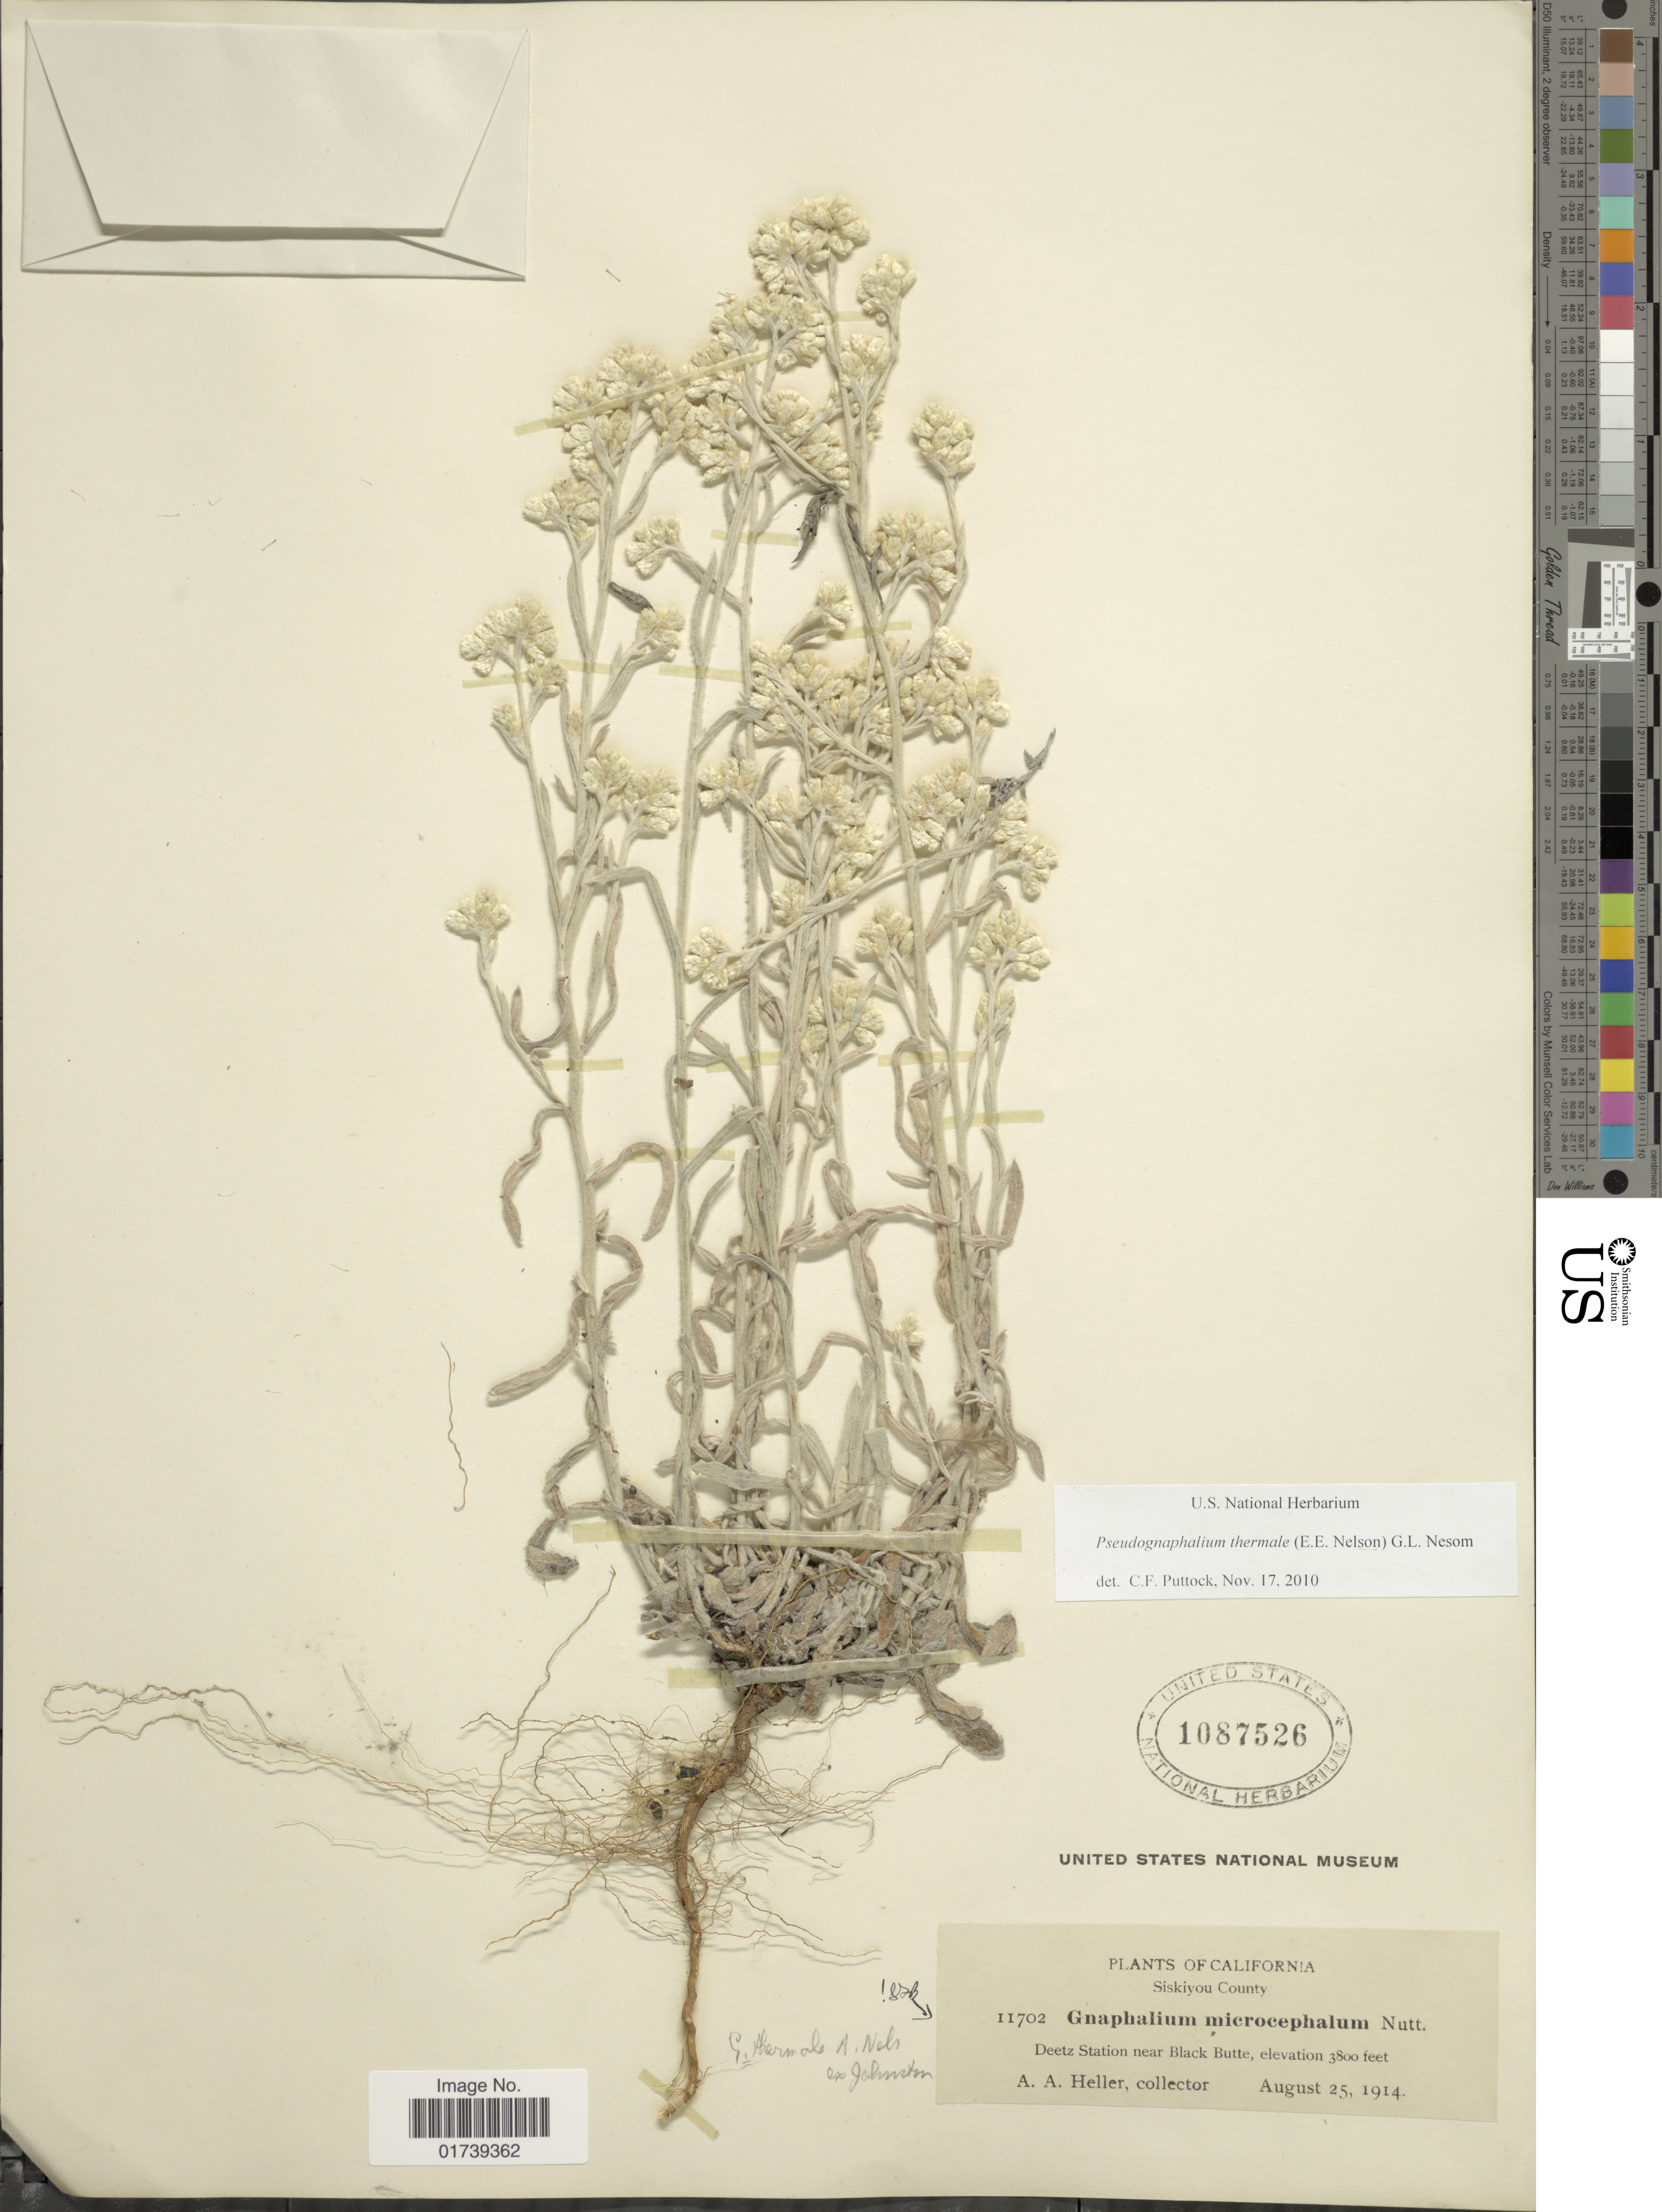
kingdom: Plantae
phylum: Tracheophyta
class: Magnoliopsida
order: Asterales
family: Asteraceae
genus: Pseudognaphalium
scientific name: Pseudognaphalium microcephalum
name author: (Nutt.) Anderb.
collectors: A. A. Heller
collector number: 11702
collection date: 1914-08-25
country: United States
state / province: California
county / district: Siskiyou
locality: Siskiyou County, Deetz Station near Black Bute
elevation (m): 1158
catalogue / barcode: US 1087526